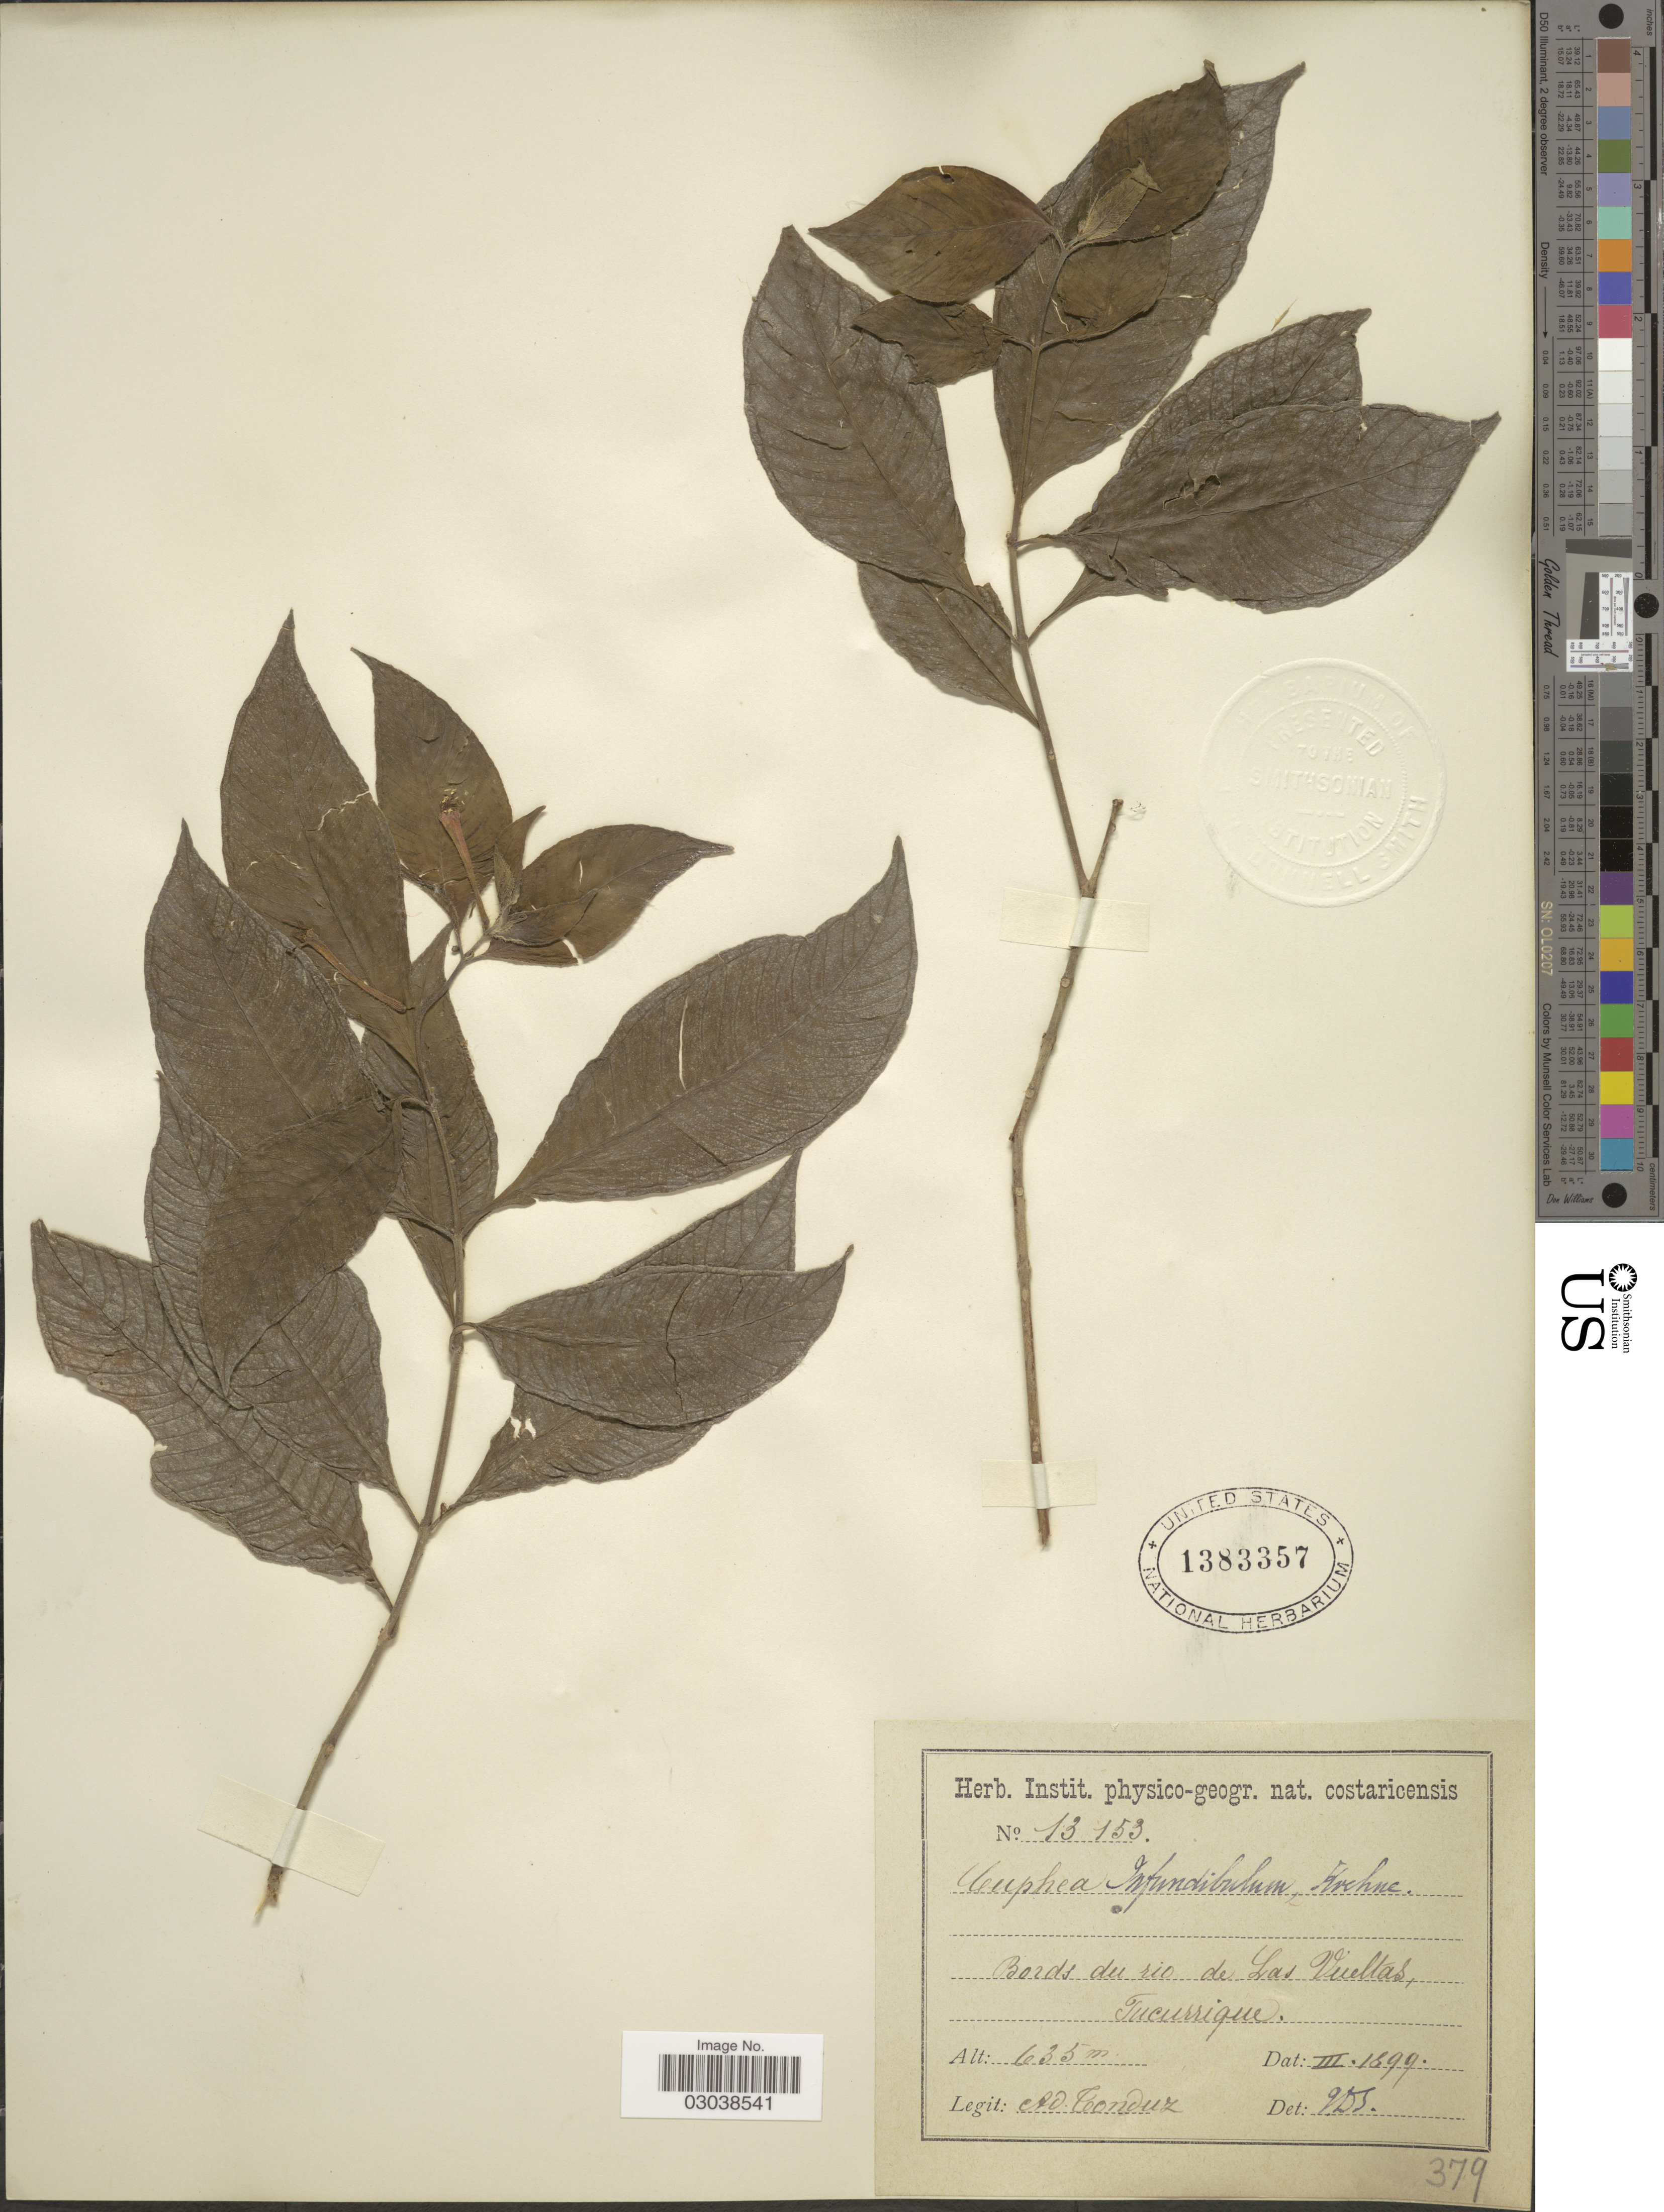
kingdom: Plantae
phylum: Tracheophyta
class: Magnoliopsida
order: Myrtales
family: Lythraceae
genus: Cuphea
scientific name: Cuphea infundibulum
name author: Koehne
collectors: A. Tonduz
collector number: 13153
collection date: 1899-03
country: Costa Rica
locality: Bords du rio de Las Vueltas, Tucurrique.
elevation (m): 635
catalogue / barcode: US 1383357